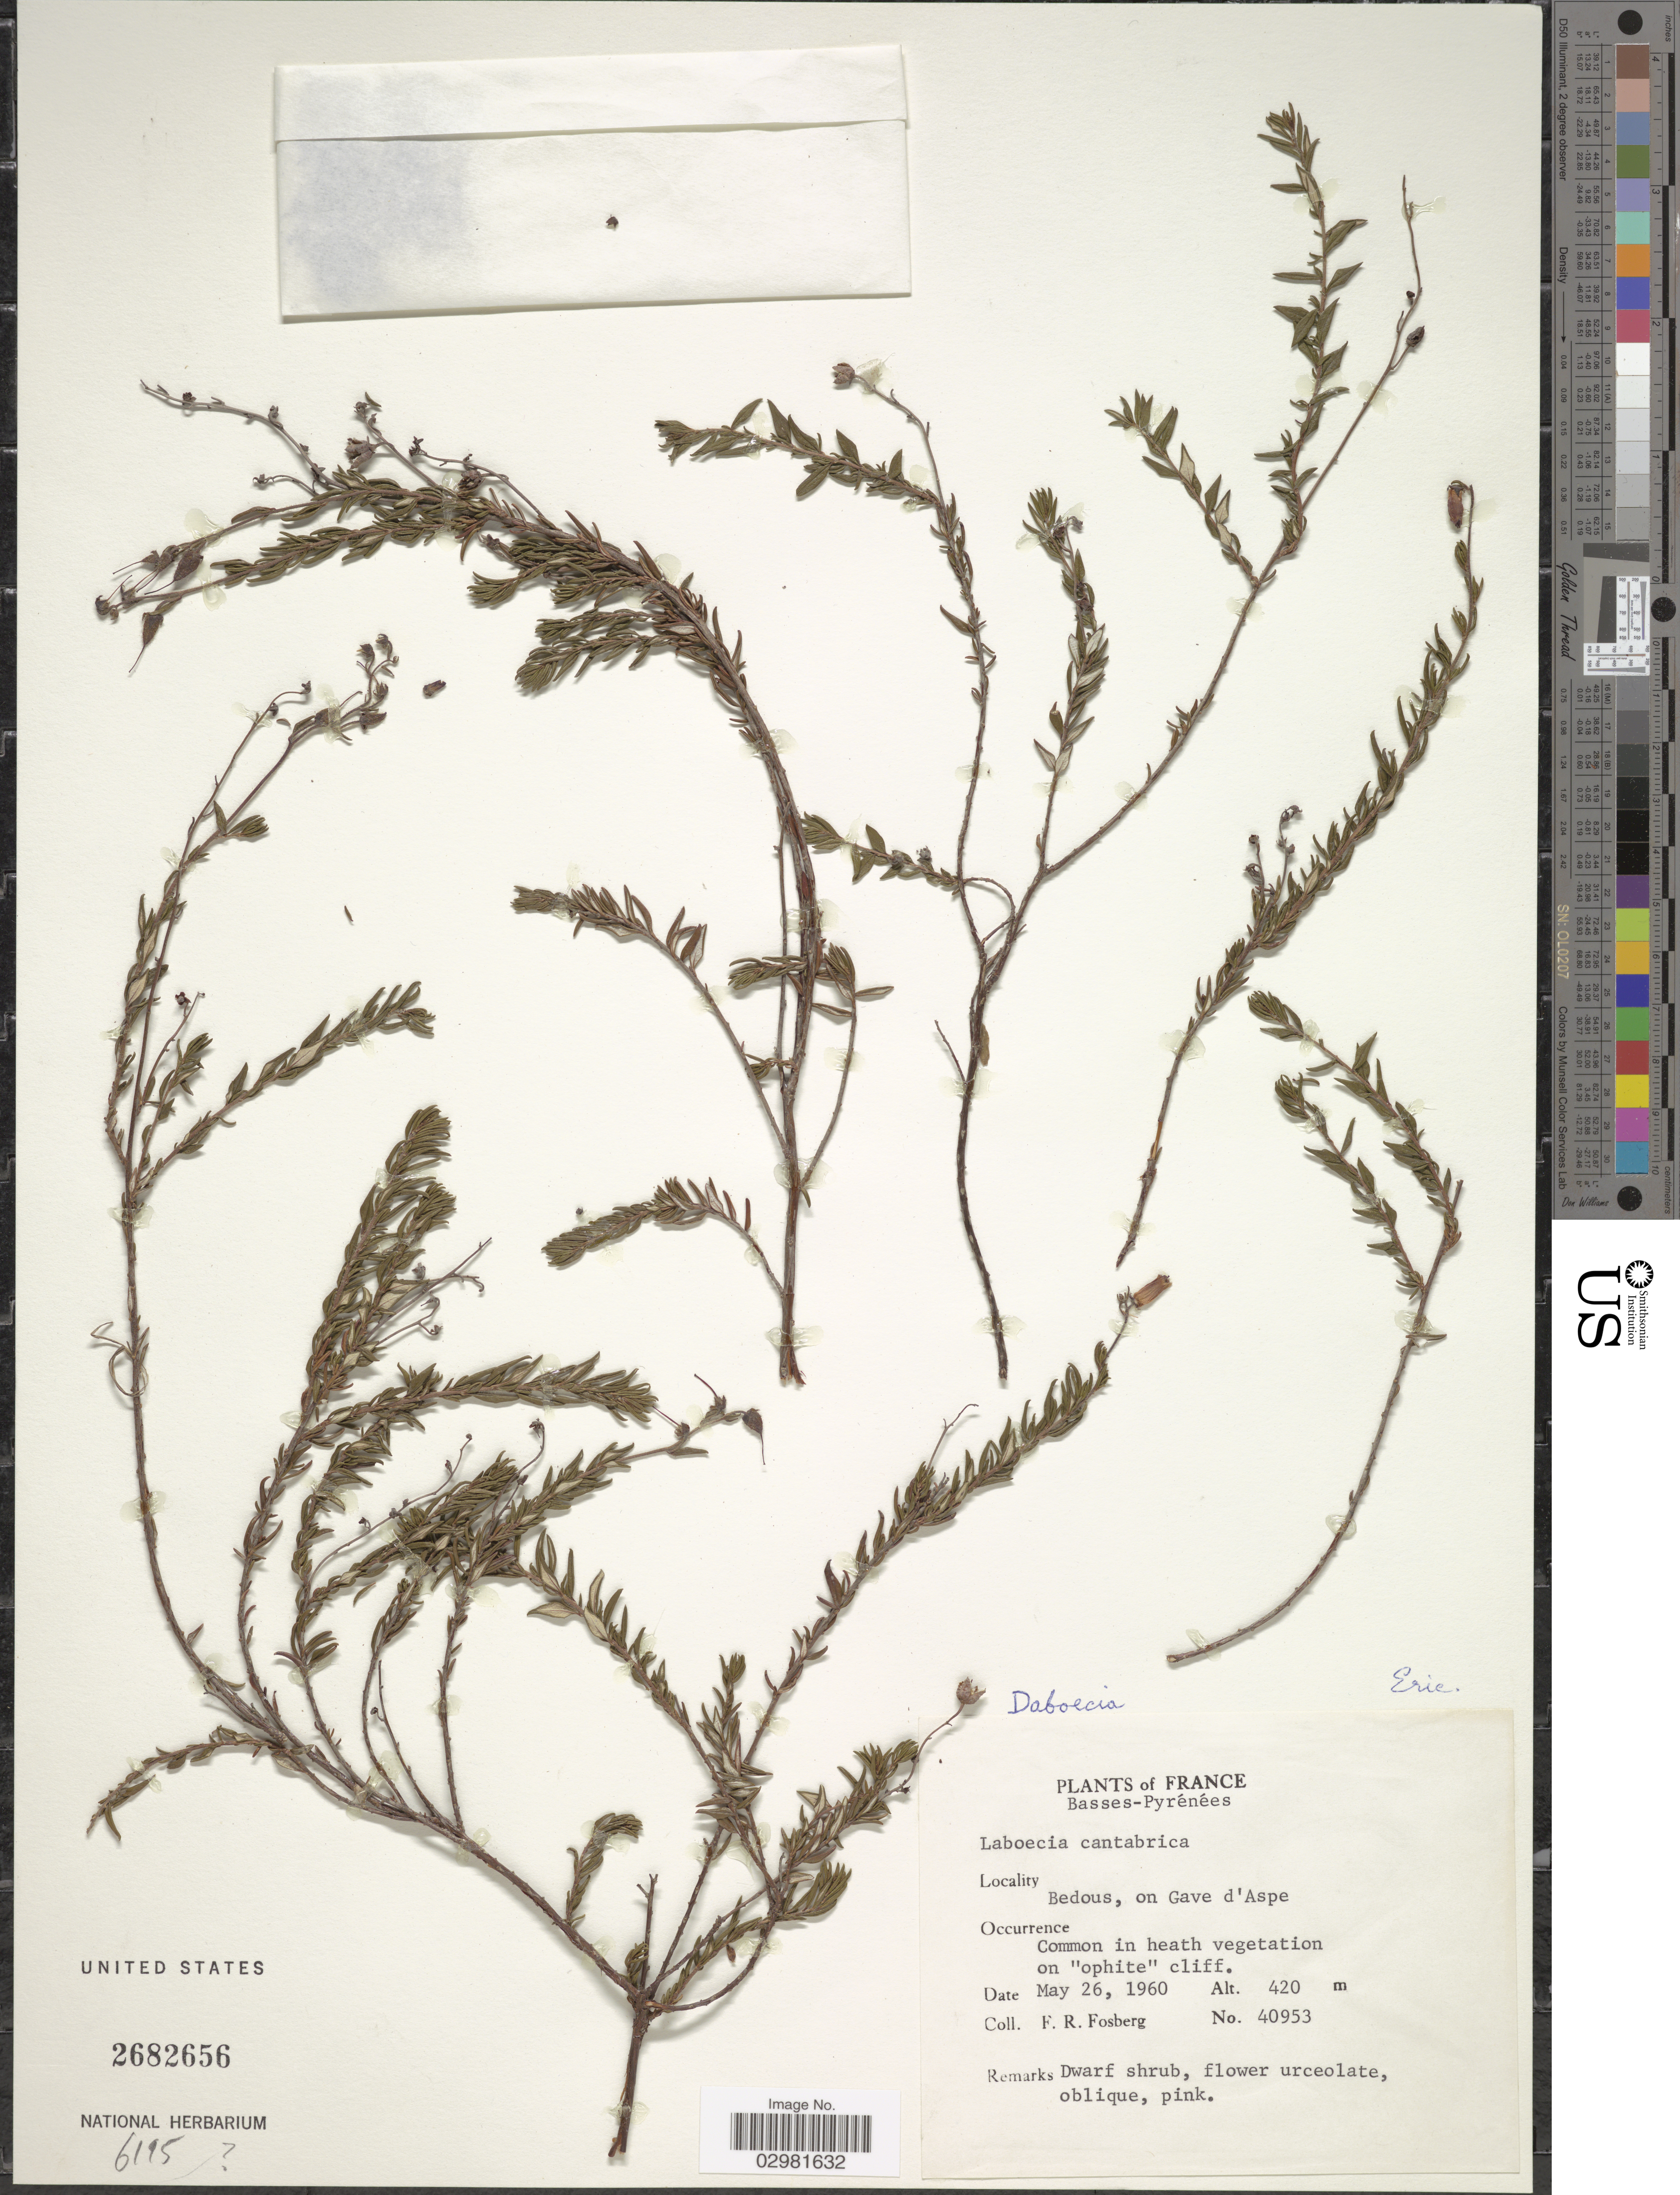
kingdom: Plantae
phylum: Tracheophyta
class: Magnoliopsida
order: Ericales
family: Ericaceae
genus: Daboecia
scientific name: Daboecia cantabrica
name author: (Huds.) K. Koch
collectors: F. R. Fosberg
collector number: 40953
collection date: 1960-05-26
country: France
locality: Basses-Pyrénées. Bedous, on Gave d'Aspe.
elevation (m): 420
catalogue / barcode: US 2682656